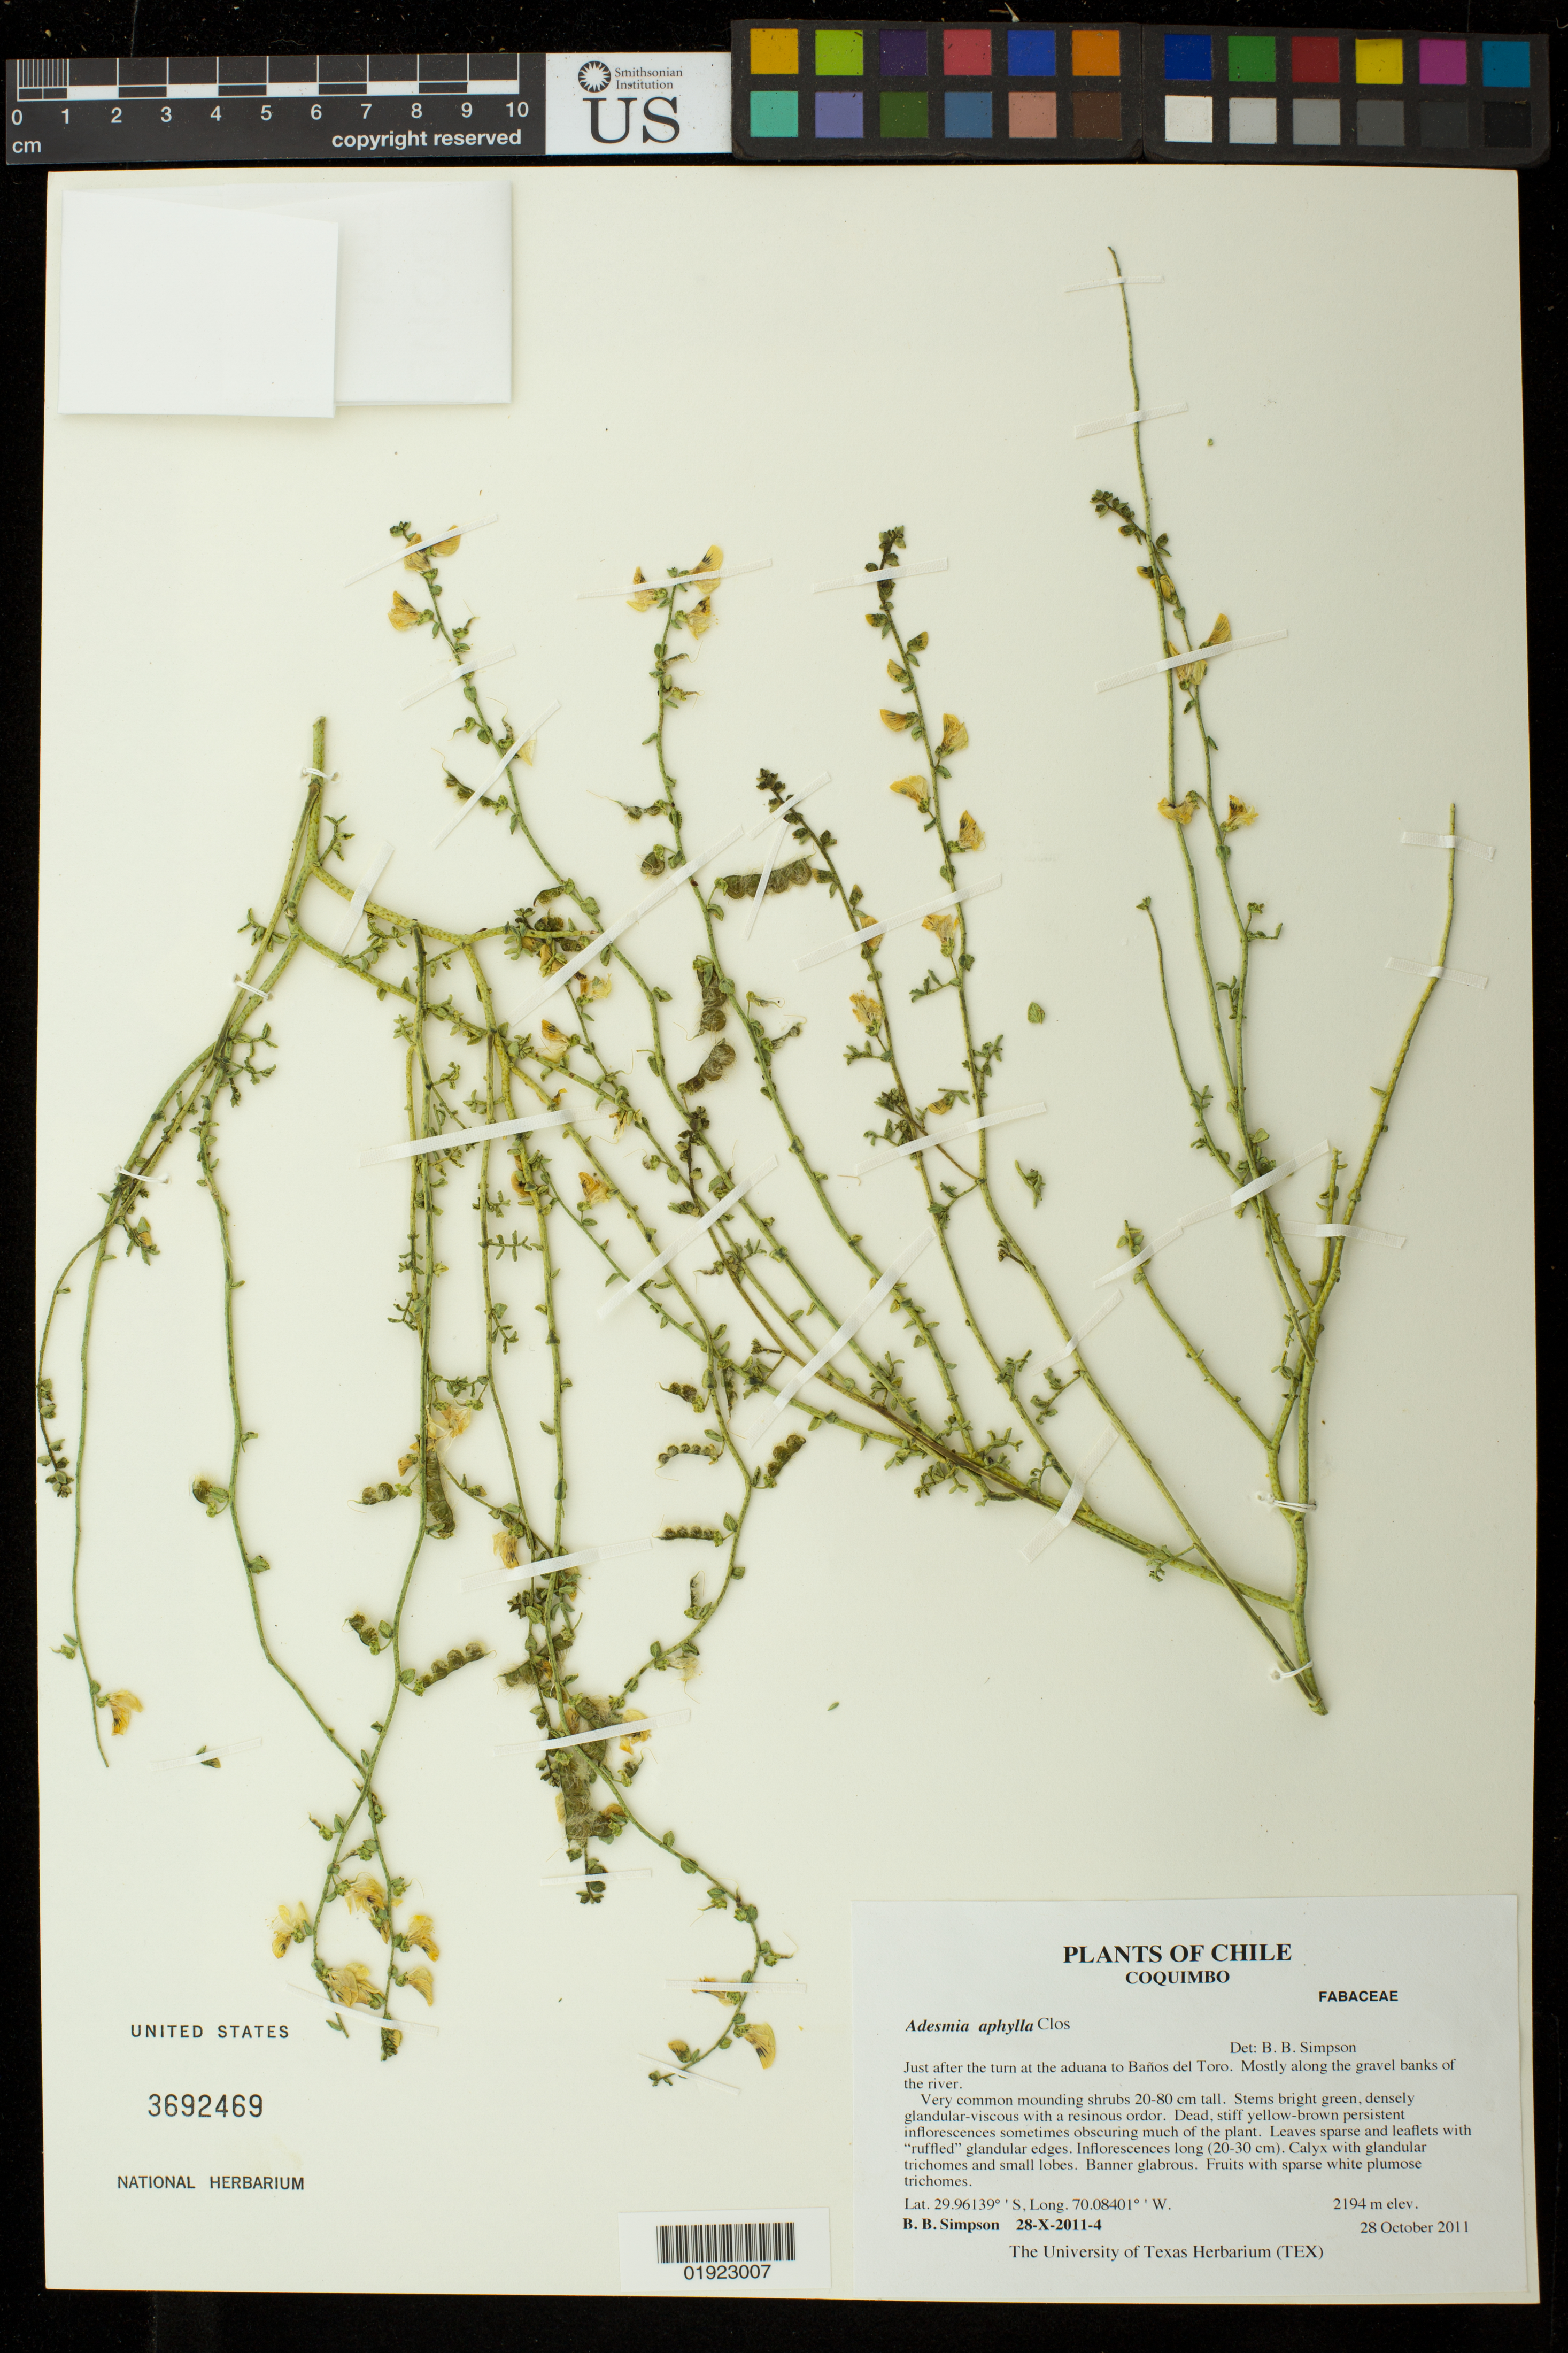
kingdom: Plantae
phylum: Tracheophyta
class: Magnoliopsida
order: Fabales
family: Fabaceae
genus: Adesmia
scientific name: Adesmia aphylla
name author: Clos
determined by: Simpson, B. B.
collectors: B. Simpson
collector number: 28-X-2011-4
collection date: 2011-10-28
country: Chile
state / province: Coquimbo (IV)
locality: Just after the turn at the aduana to Banos del Toro.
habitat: Mostly along the gravel banks of the river.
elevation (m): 2194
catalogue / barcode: US 3692469